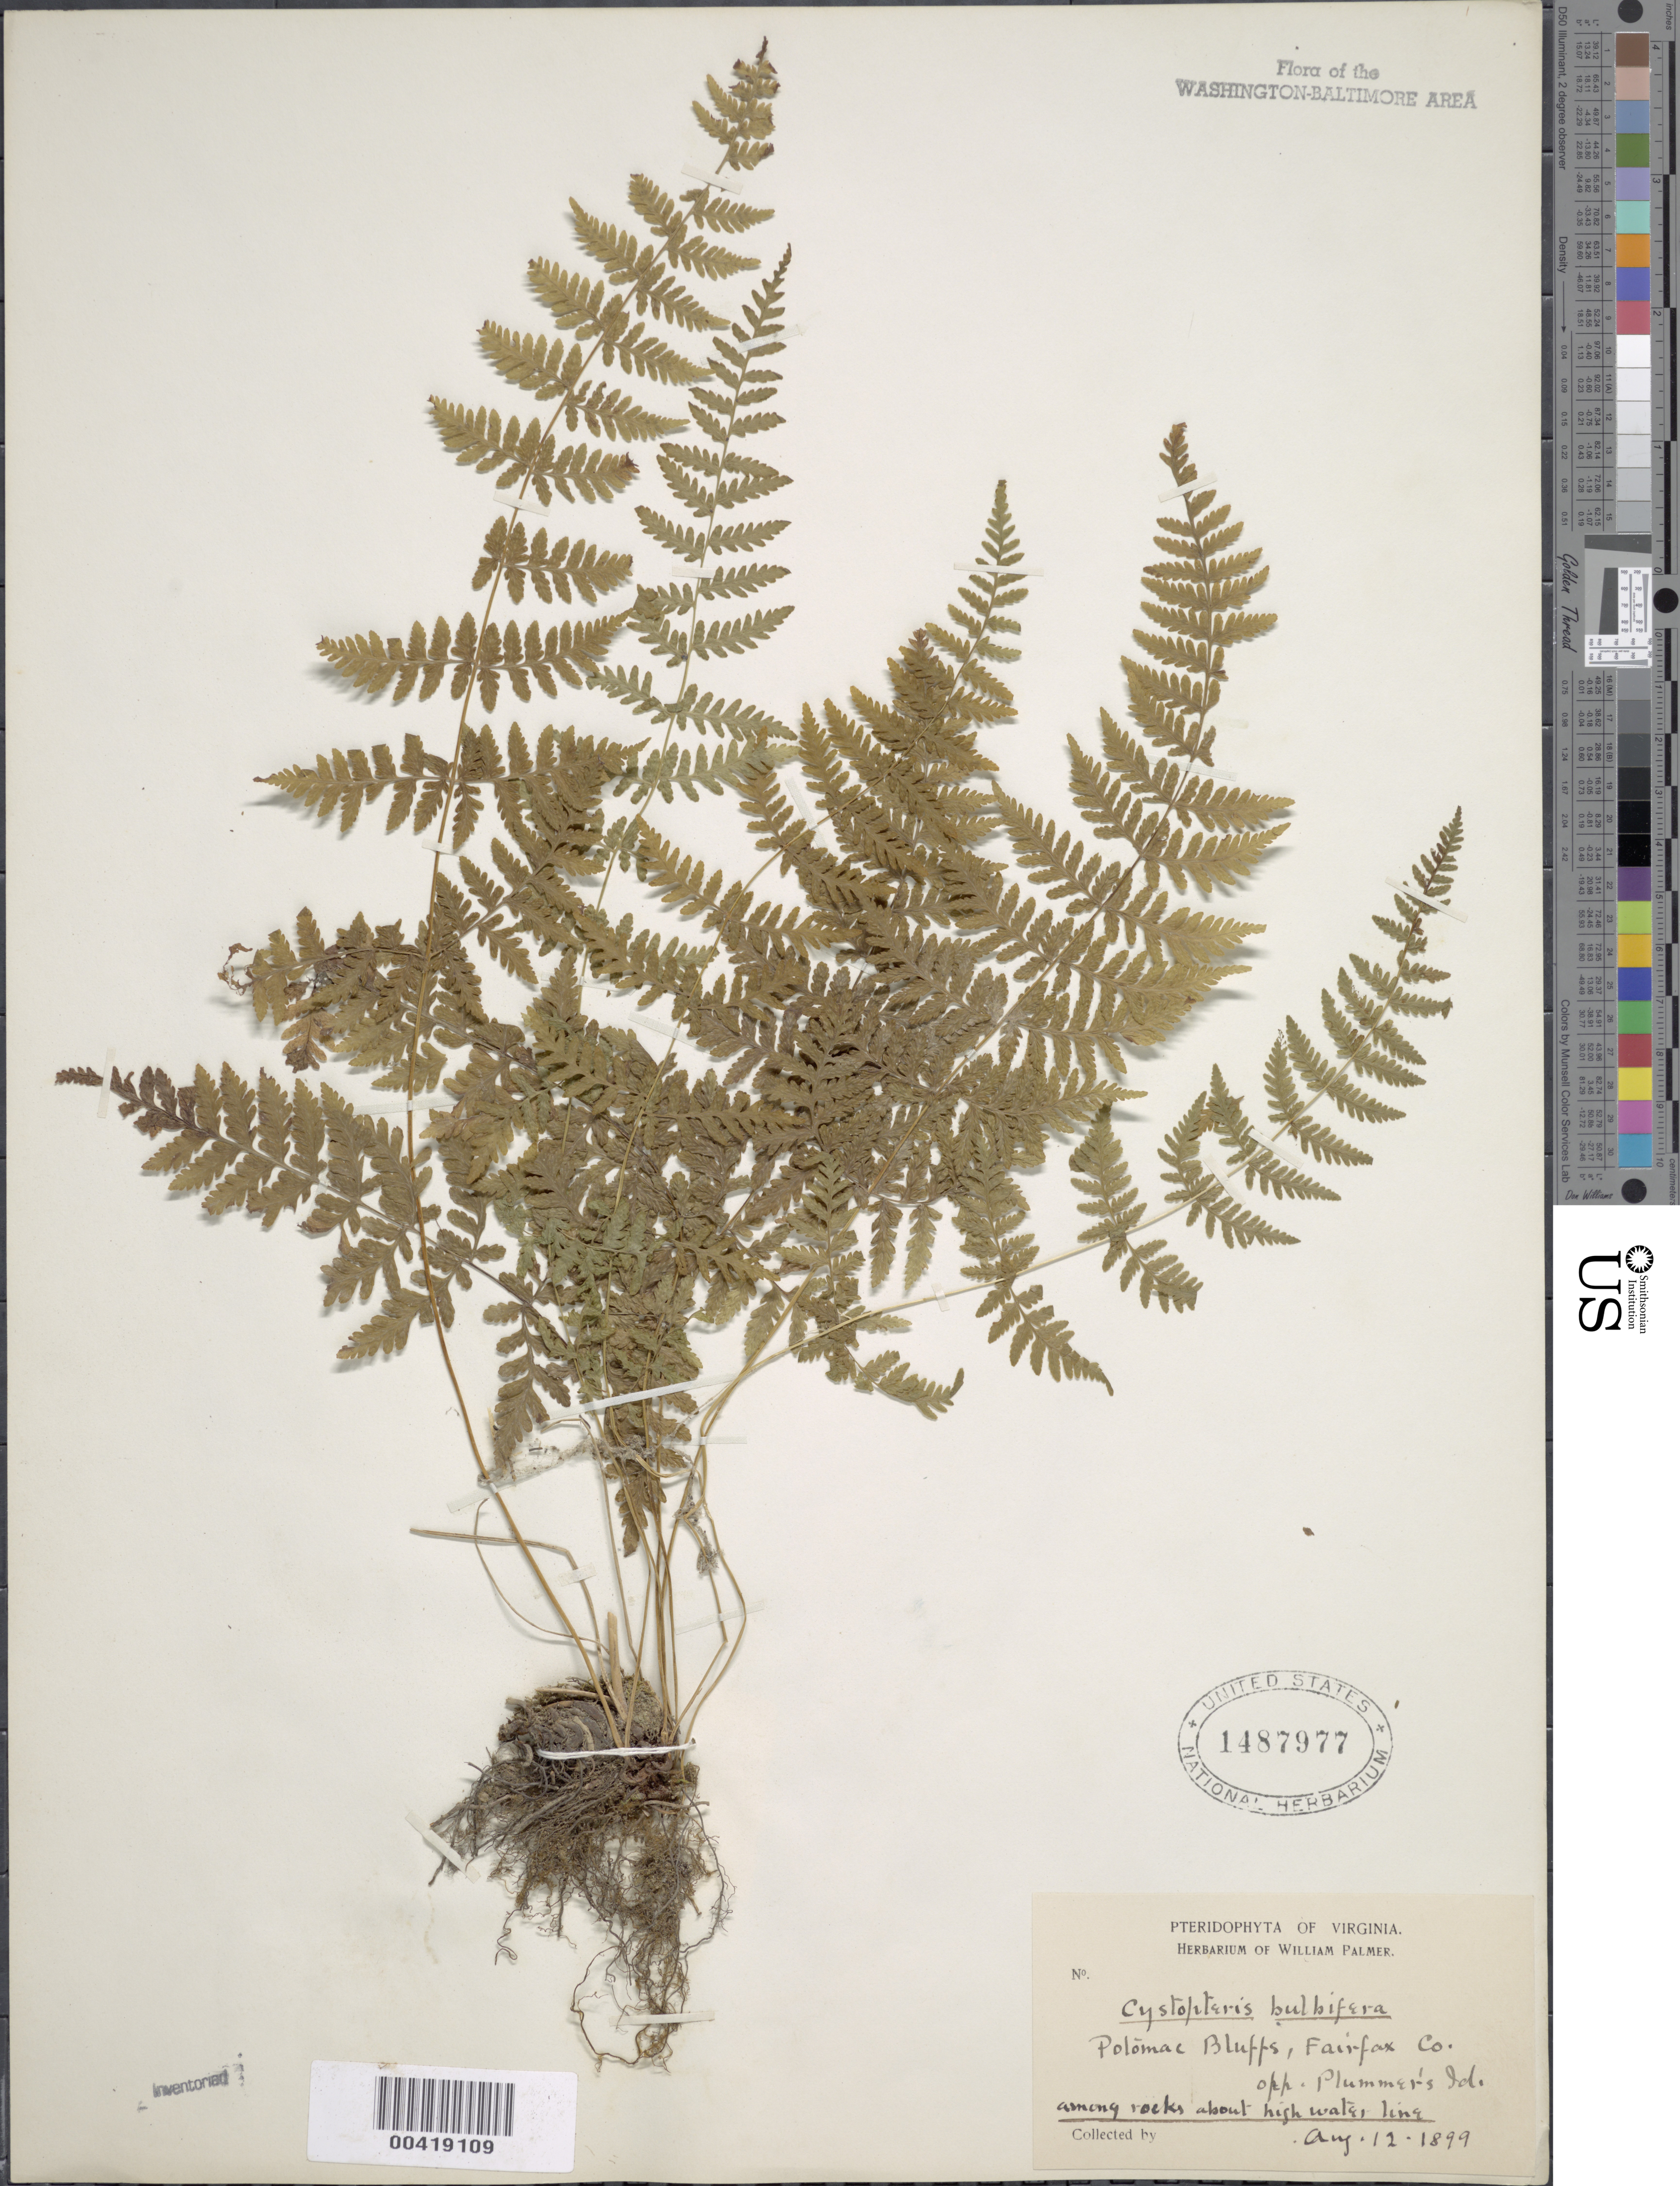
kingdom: Plantae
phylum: Tracheophyta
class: Polypodiopsida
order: Polypodiales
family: Cystopteridaceae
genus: Cystopteris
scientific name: Cystopteris bulbifera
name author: (L.) Bernh.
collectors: W. Palmer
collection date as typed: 12 Aug 1899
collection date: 1899-08-12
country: United States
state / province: Virginia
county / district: Fairfax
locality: Potomac River Bluffs, Langley, opposite Plummers Island C. & O. Canal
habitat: Among rocks about high water line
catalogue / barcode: US 1487977